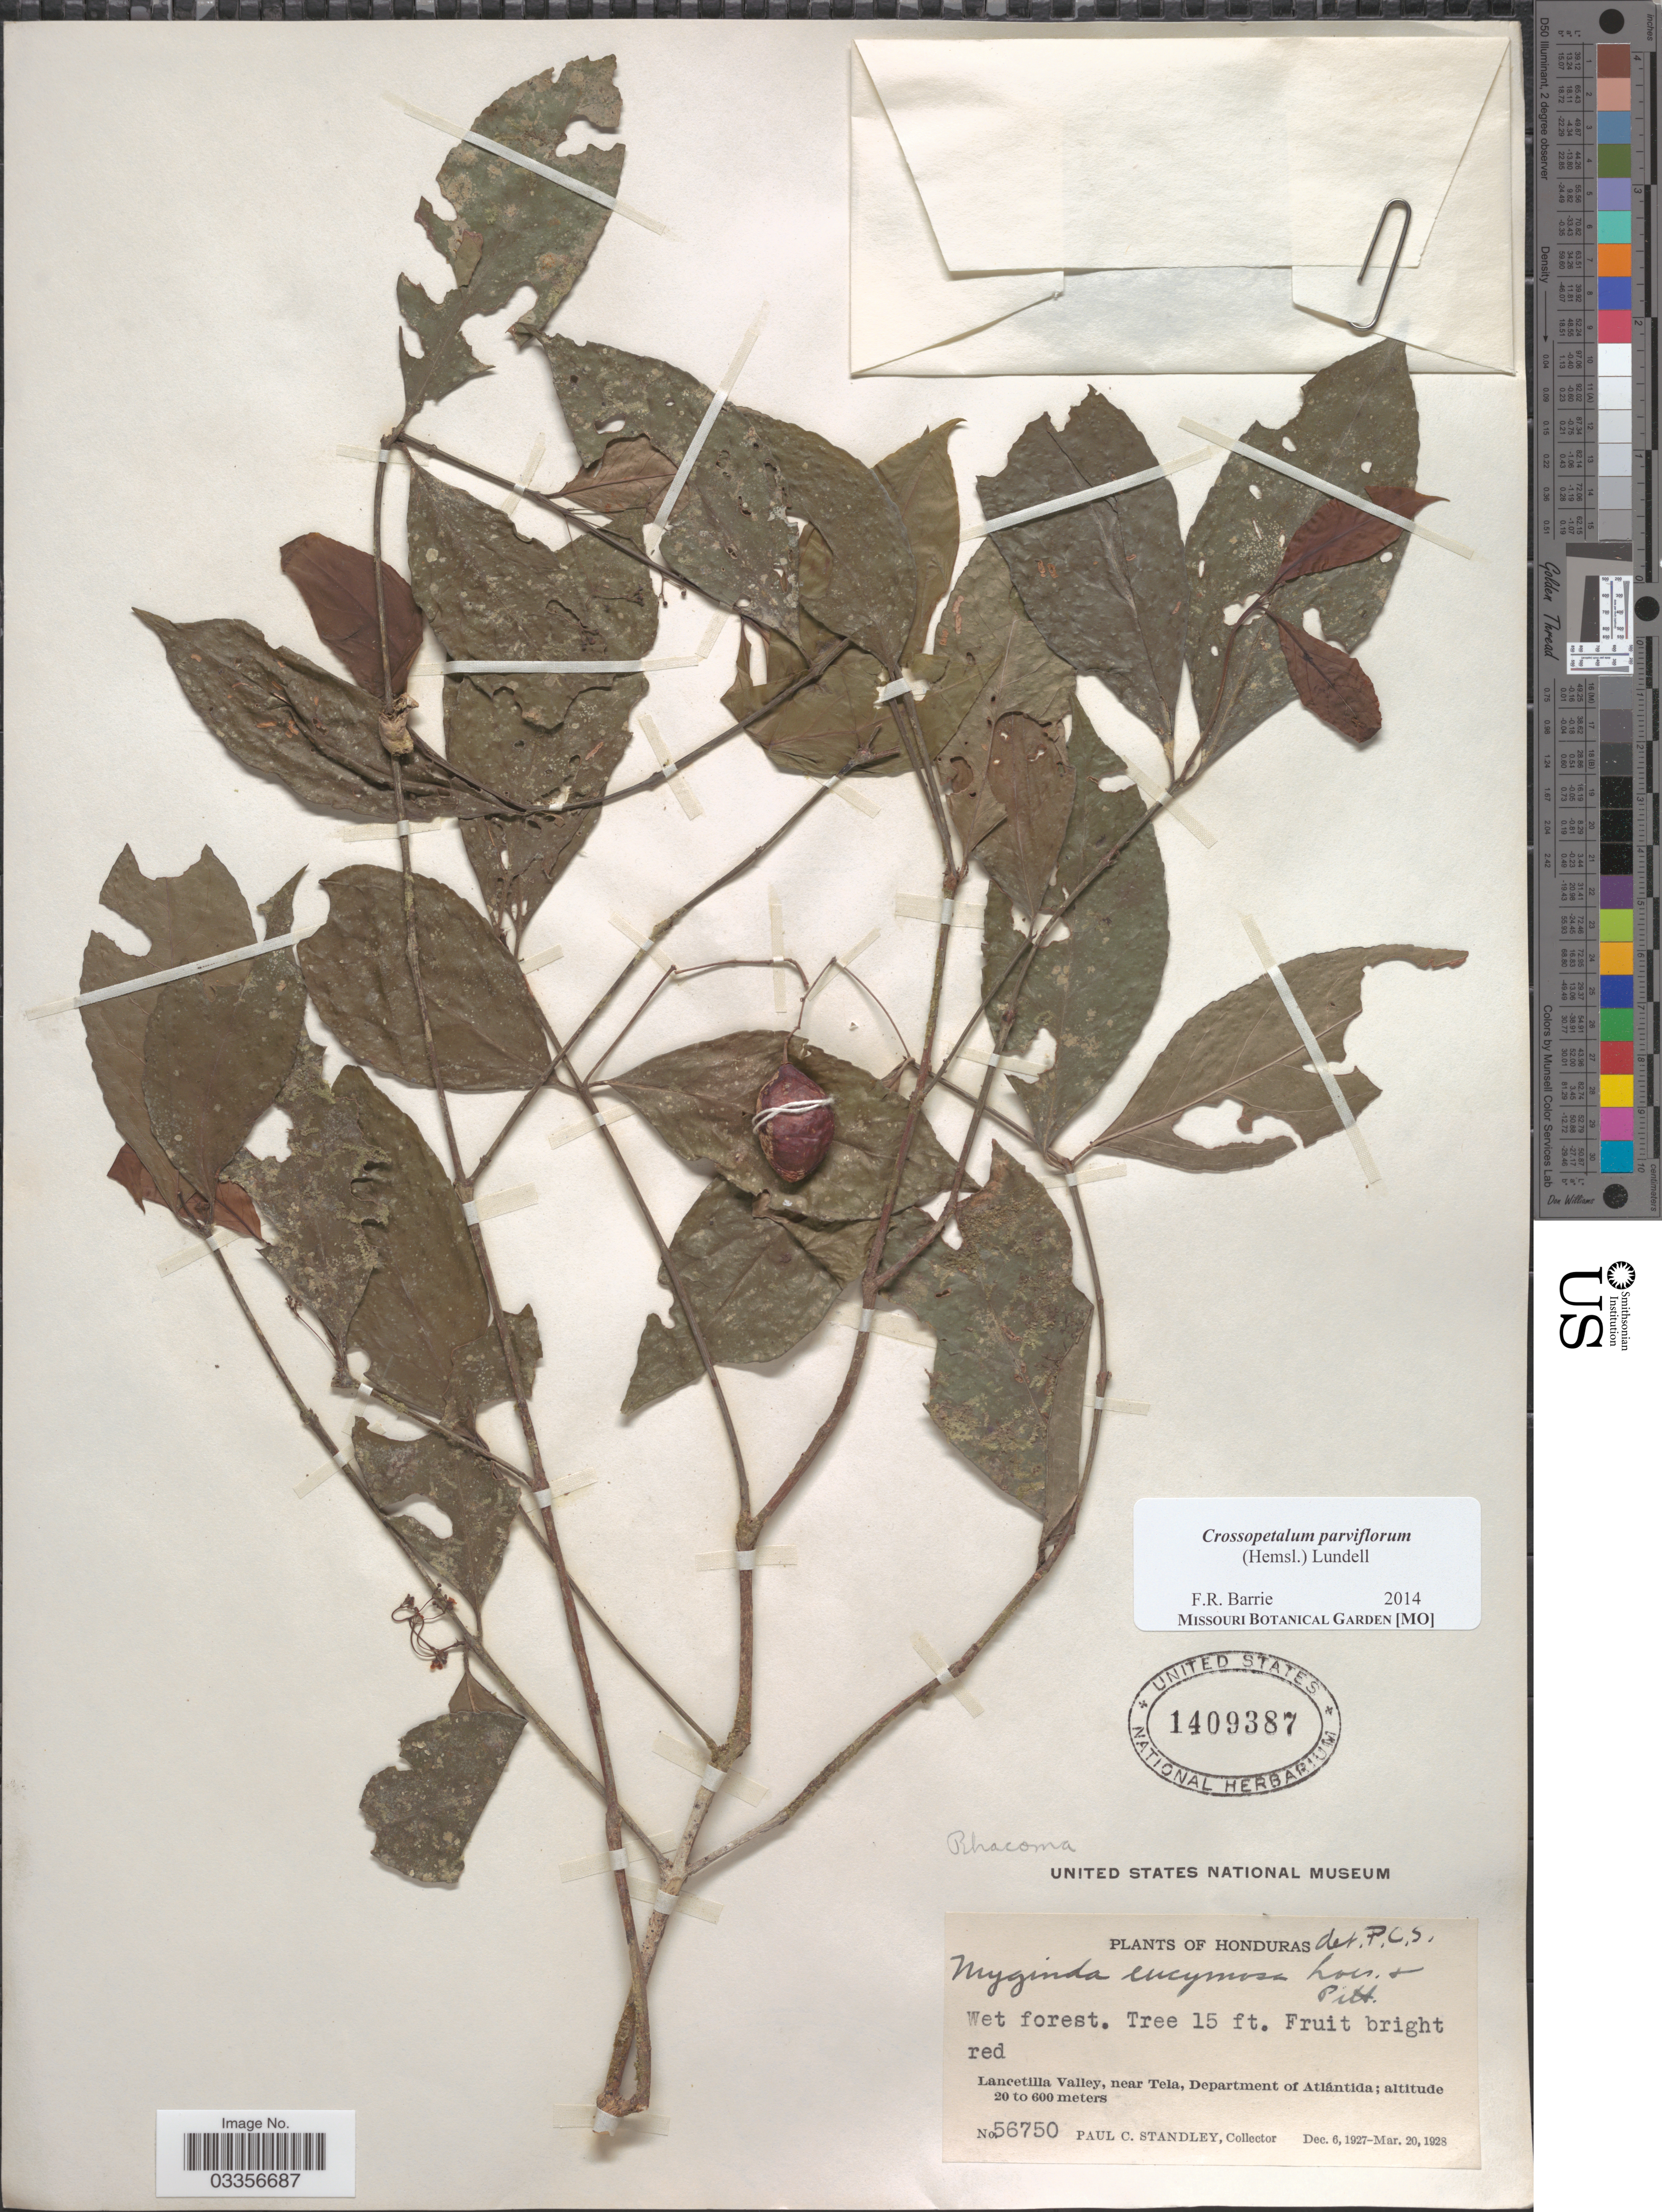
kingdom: Plantae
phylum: Tracheophyta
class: Magnoliopsida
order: Celastrales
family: Celastraceae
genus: Crossopetalum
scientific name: Crossopetalum parviflorum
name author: L.O. Williams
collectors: P. C. Standley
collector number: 56750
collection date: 1927-12-06/1928-03-20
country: Honduras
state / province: Atlántida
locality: Lancetilla Valley, near Tela, Department of Atlántida.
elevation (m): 20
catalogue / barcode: US 1409387